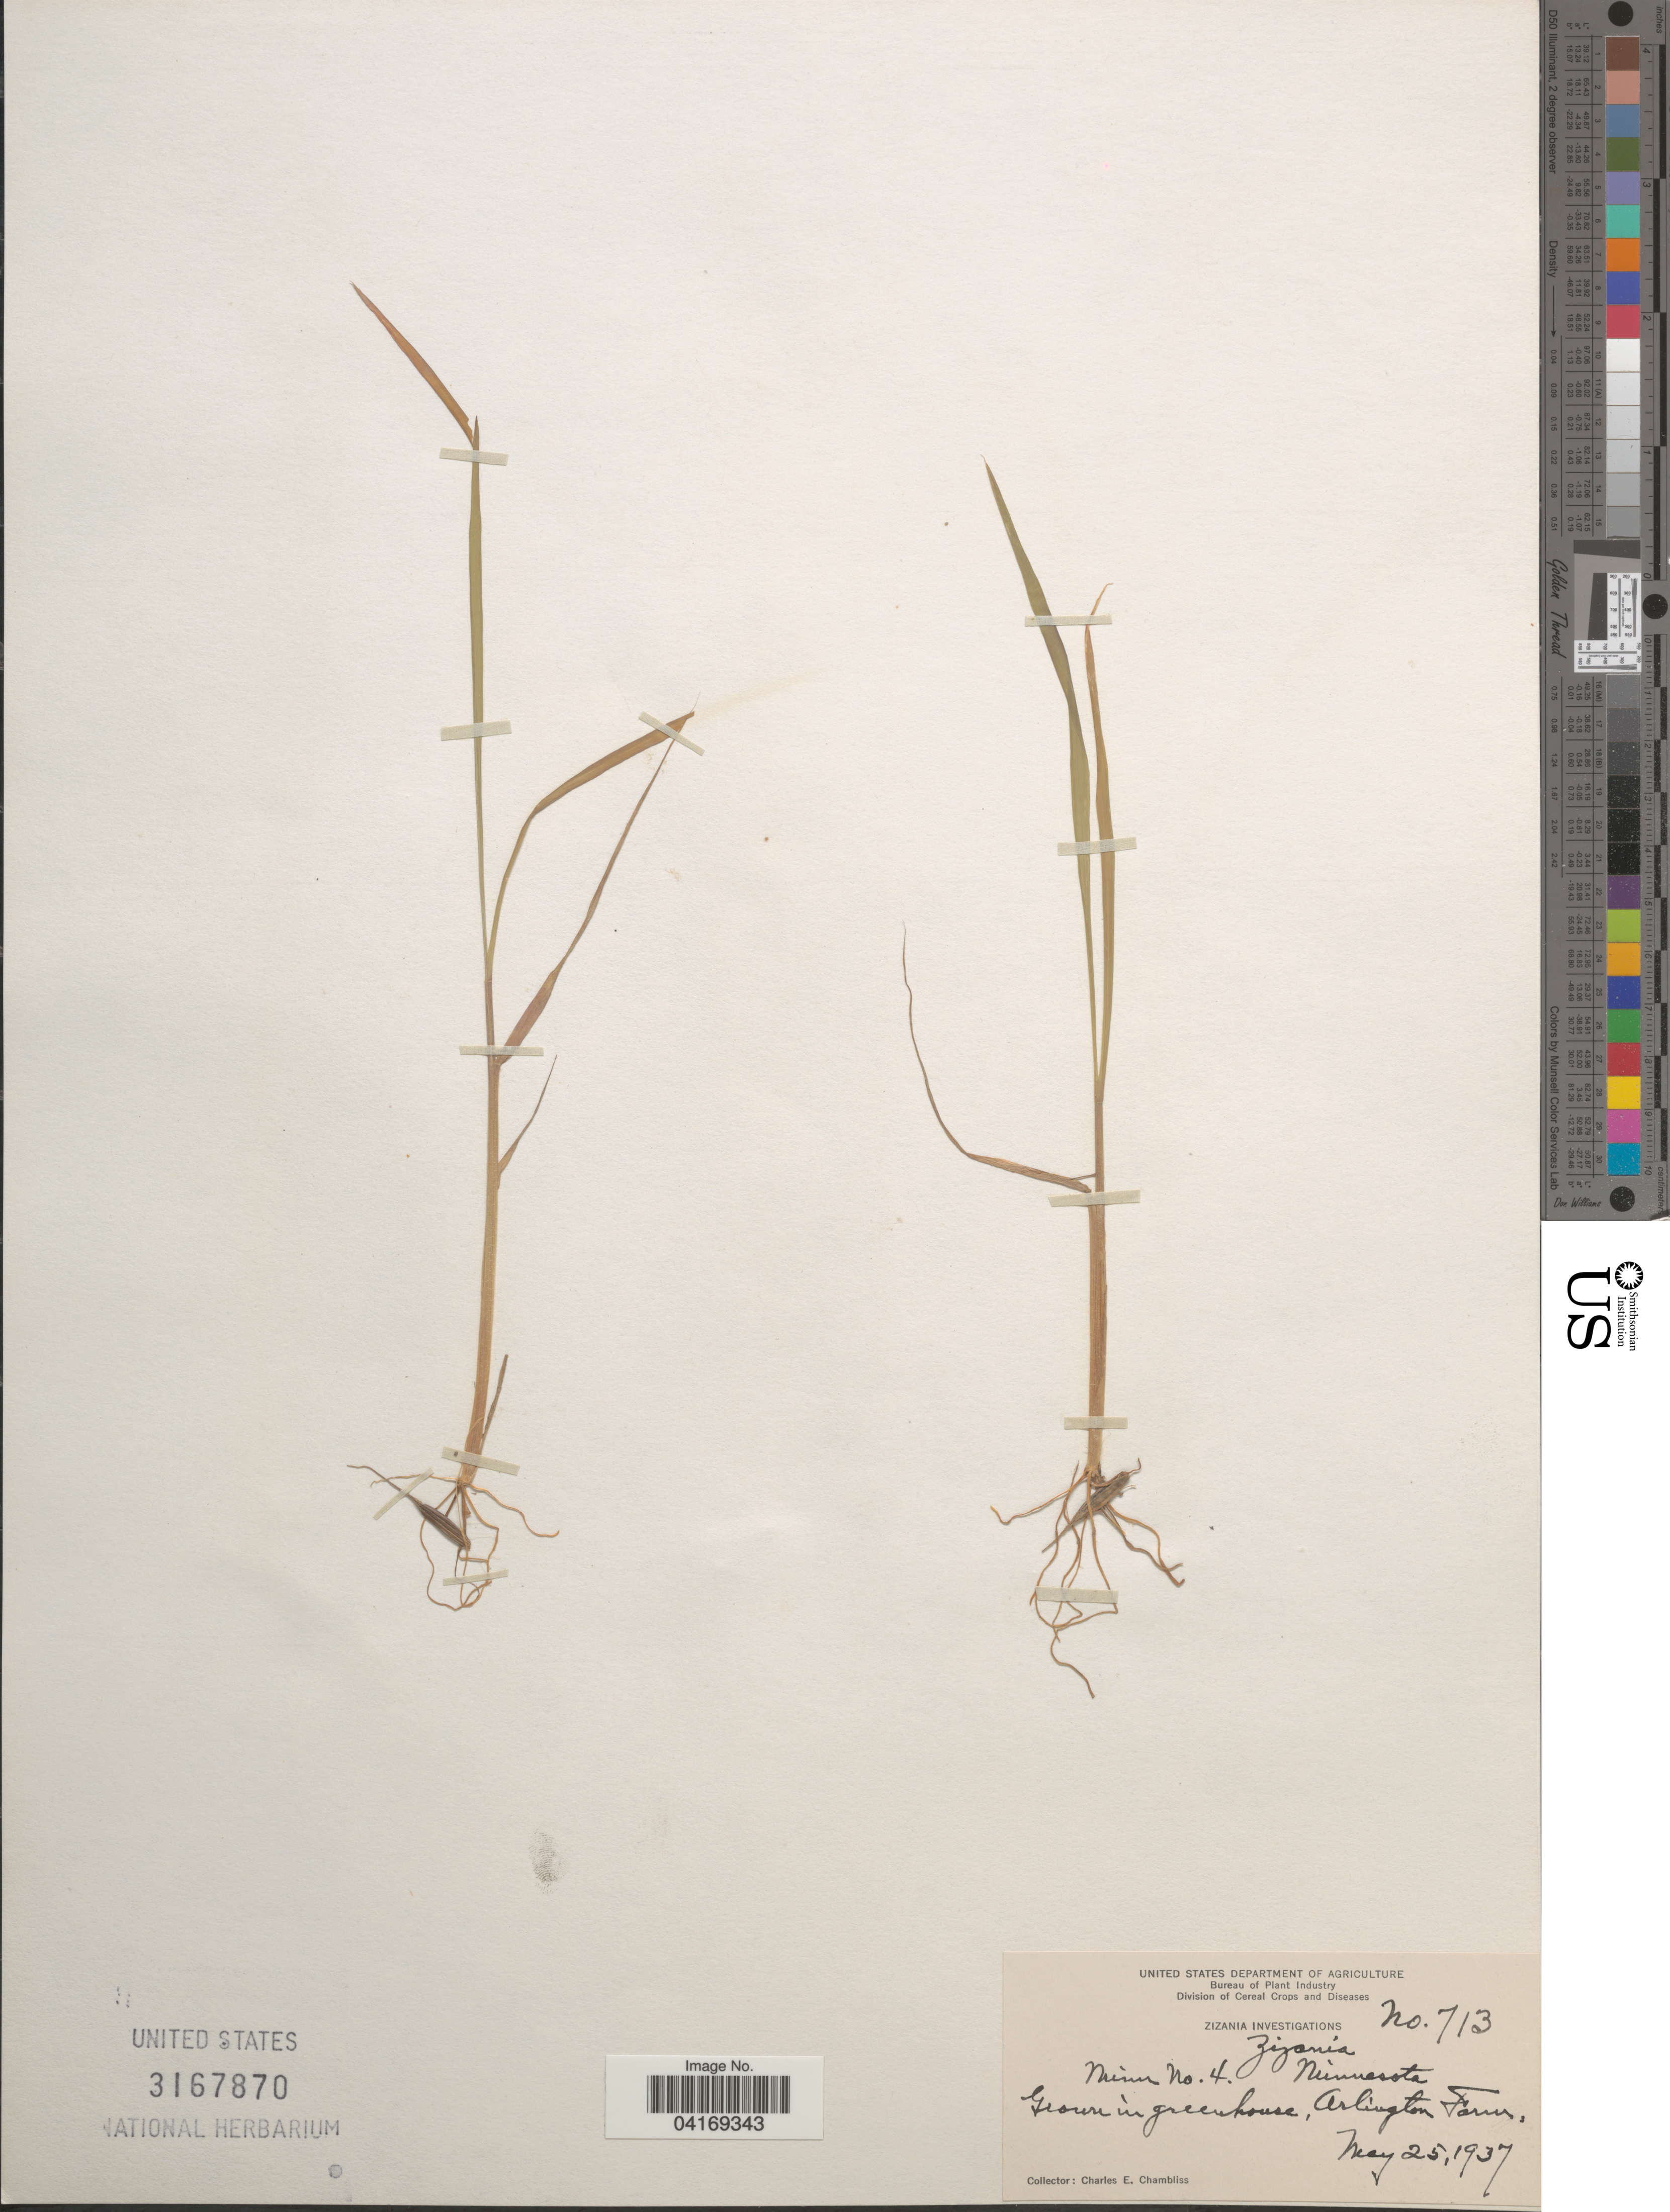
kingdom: Plantae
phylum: Tracheophyta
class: Liliopsida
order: Poales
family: Poaceae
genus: Zizania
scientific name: Zizania sp.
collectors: C. Chambliss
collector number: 713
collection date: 1937-07-25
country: United States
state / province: Virginia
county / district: Arlington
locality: In greenhouse, Arlington Farm.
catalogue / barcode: US 3167870